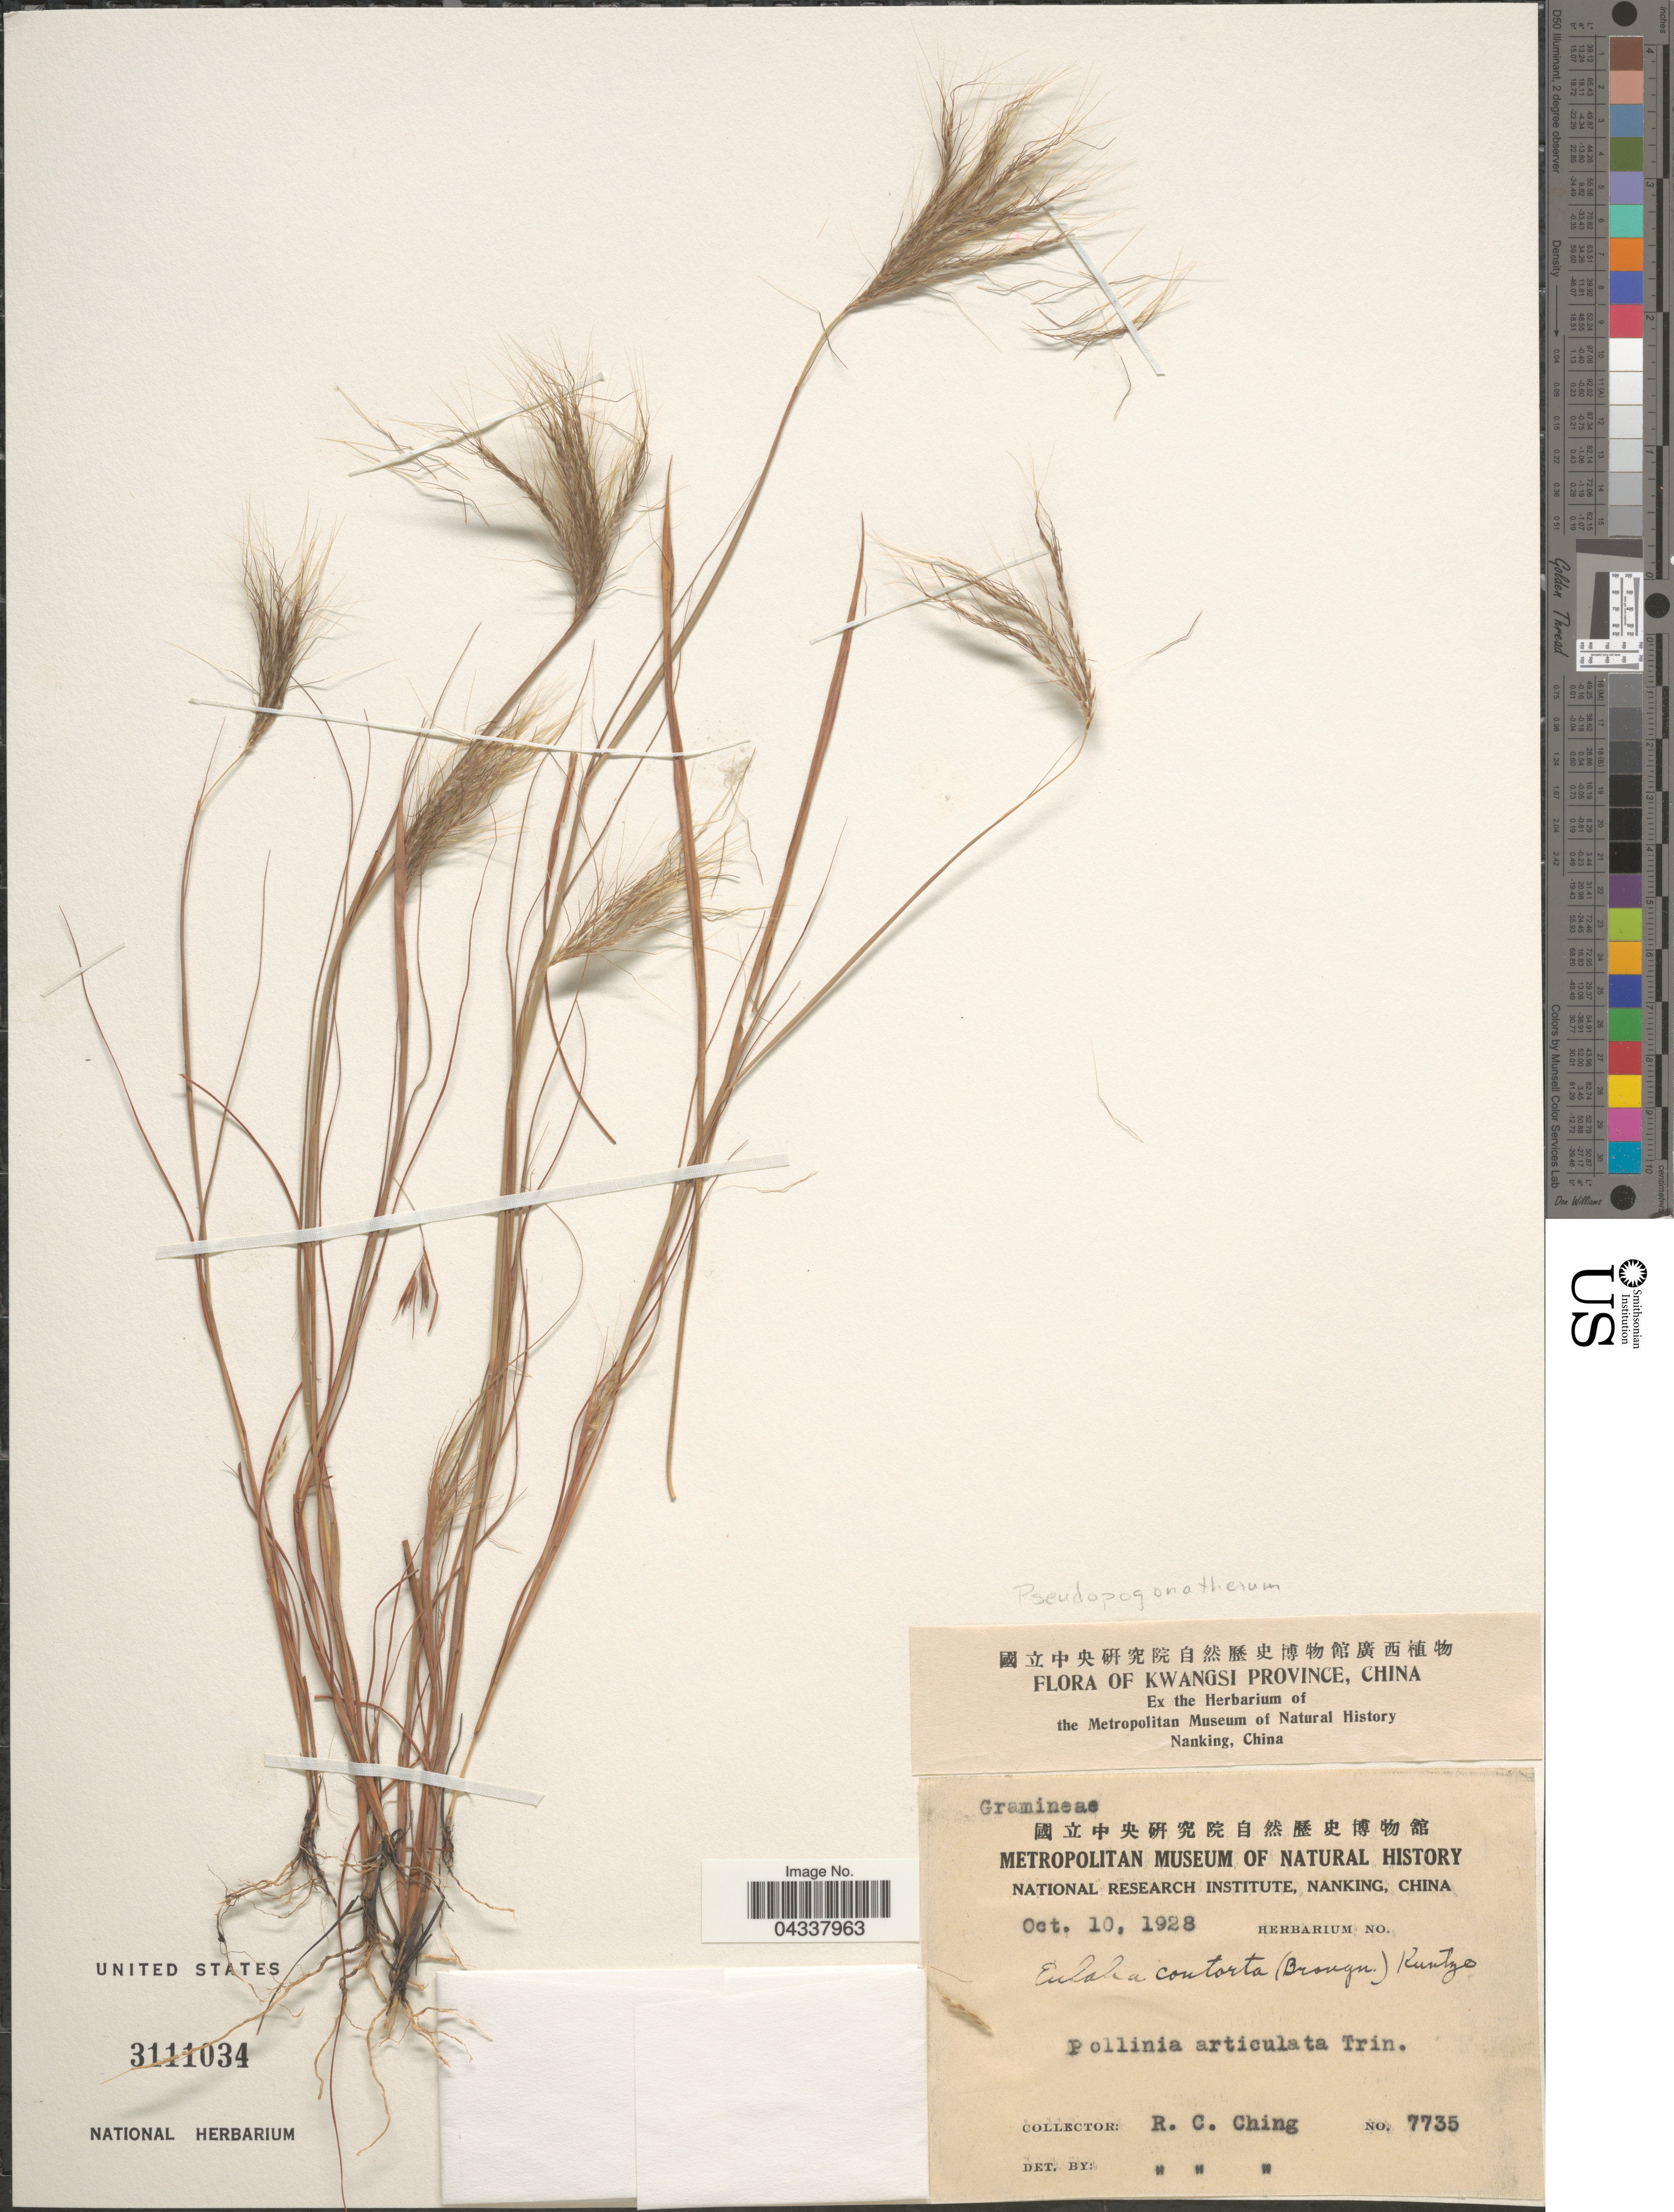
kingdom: Plantae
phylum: Tracheophyta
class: Liliopsida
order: Poales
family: Poaceae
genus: Pseudopogonatherum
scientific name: Pseudopogonatherum contortum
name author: A. Camus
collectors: R. C. Ching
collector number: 7735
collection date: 1928-10-10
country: China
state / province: Guangxi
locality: Kwangsi Province.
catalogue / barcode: US 3111034